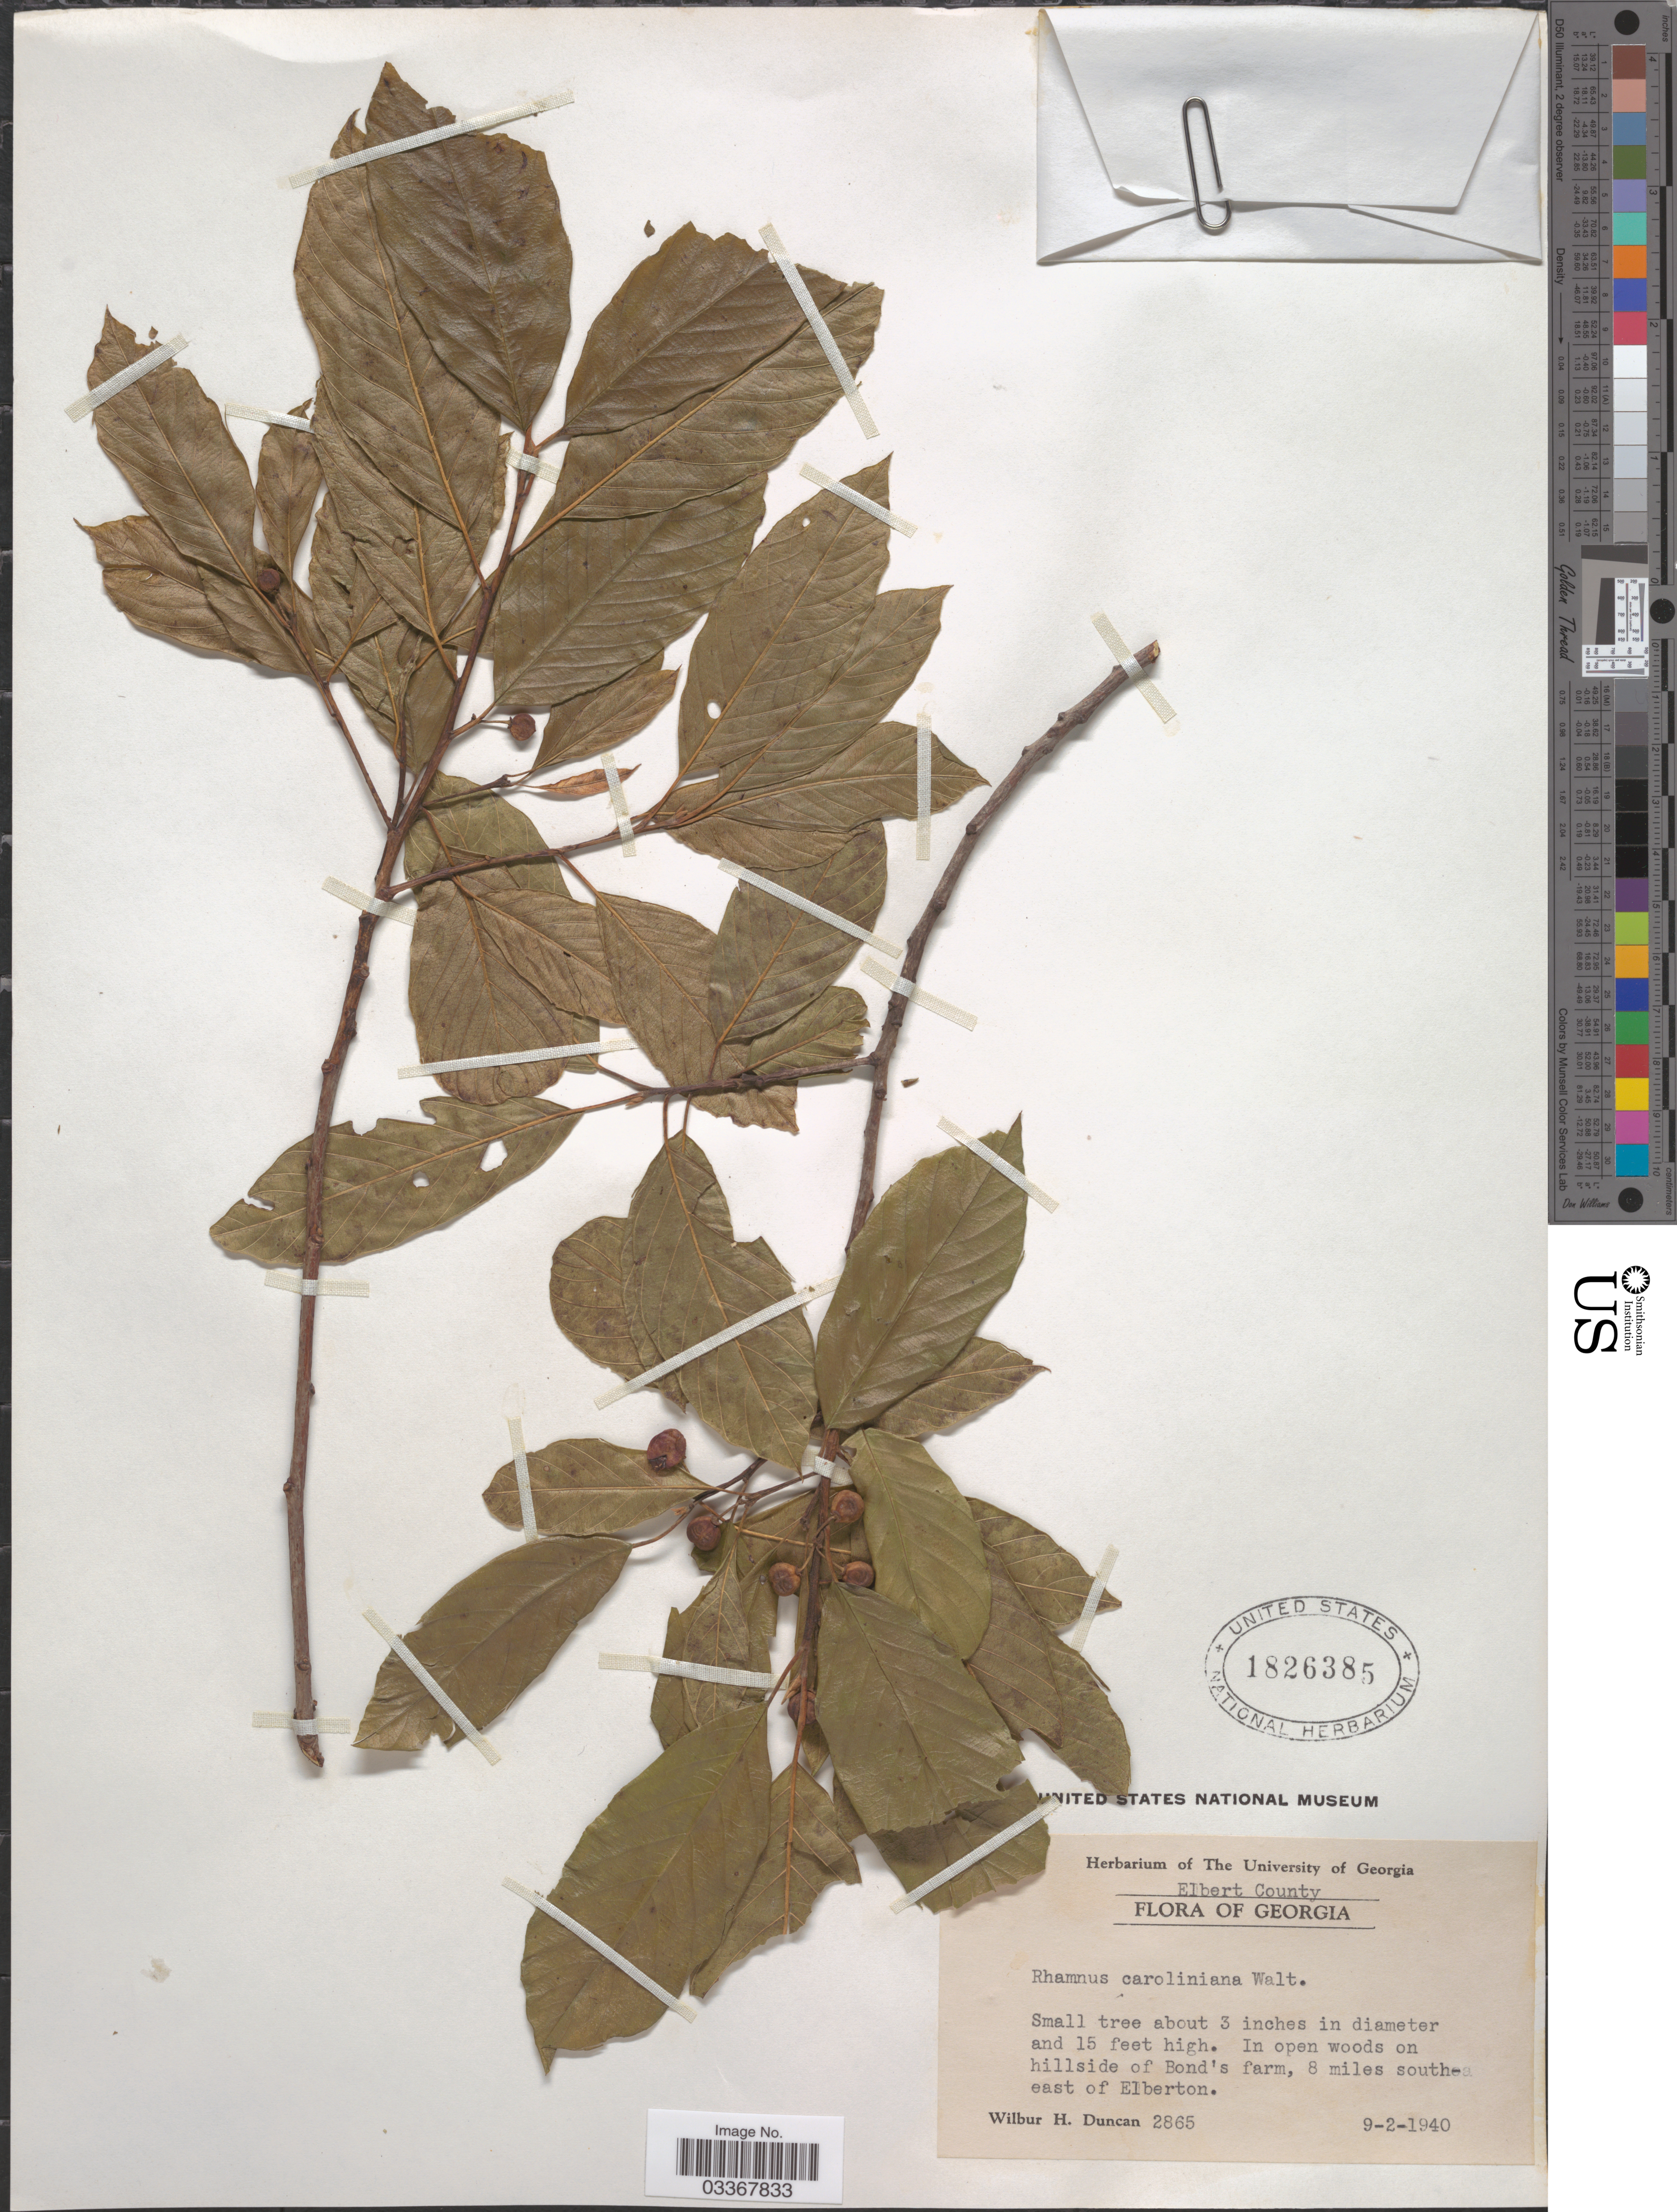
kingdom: Plantae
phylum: Tracheophyta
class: Magnoliopsida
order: Rosales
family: Rhamnaceae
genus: Frangula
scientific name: Frangula caroliniana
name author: (Walter) A. Gray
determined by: Strong, Mark T., (BOT), Smithsonian Institution - National Museum of Natural History (UNITED STATES)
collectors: W. H. Duncan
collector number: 2865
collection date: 1940-09-02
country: United States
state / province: Georgia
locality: Elbert County, In open woods on hillside of Bond's farm, 8 miles southeast of Elberton.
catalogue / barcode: US 1826385